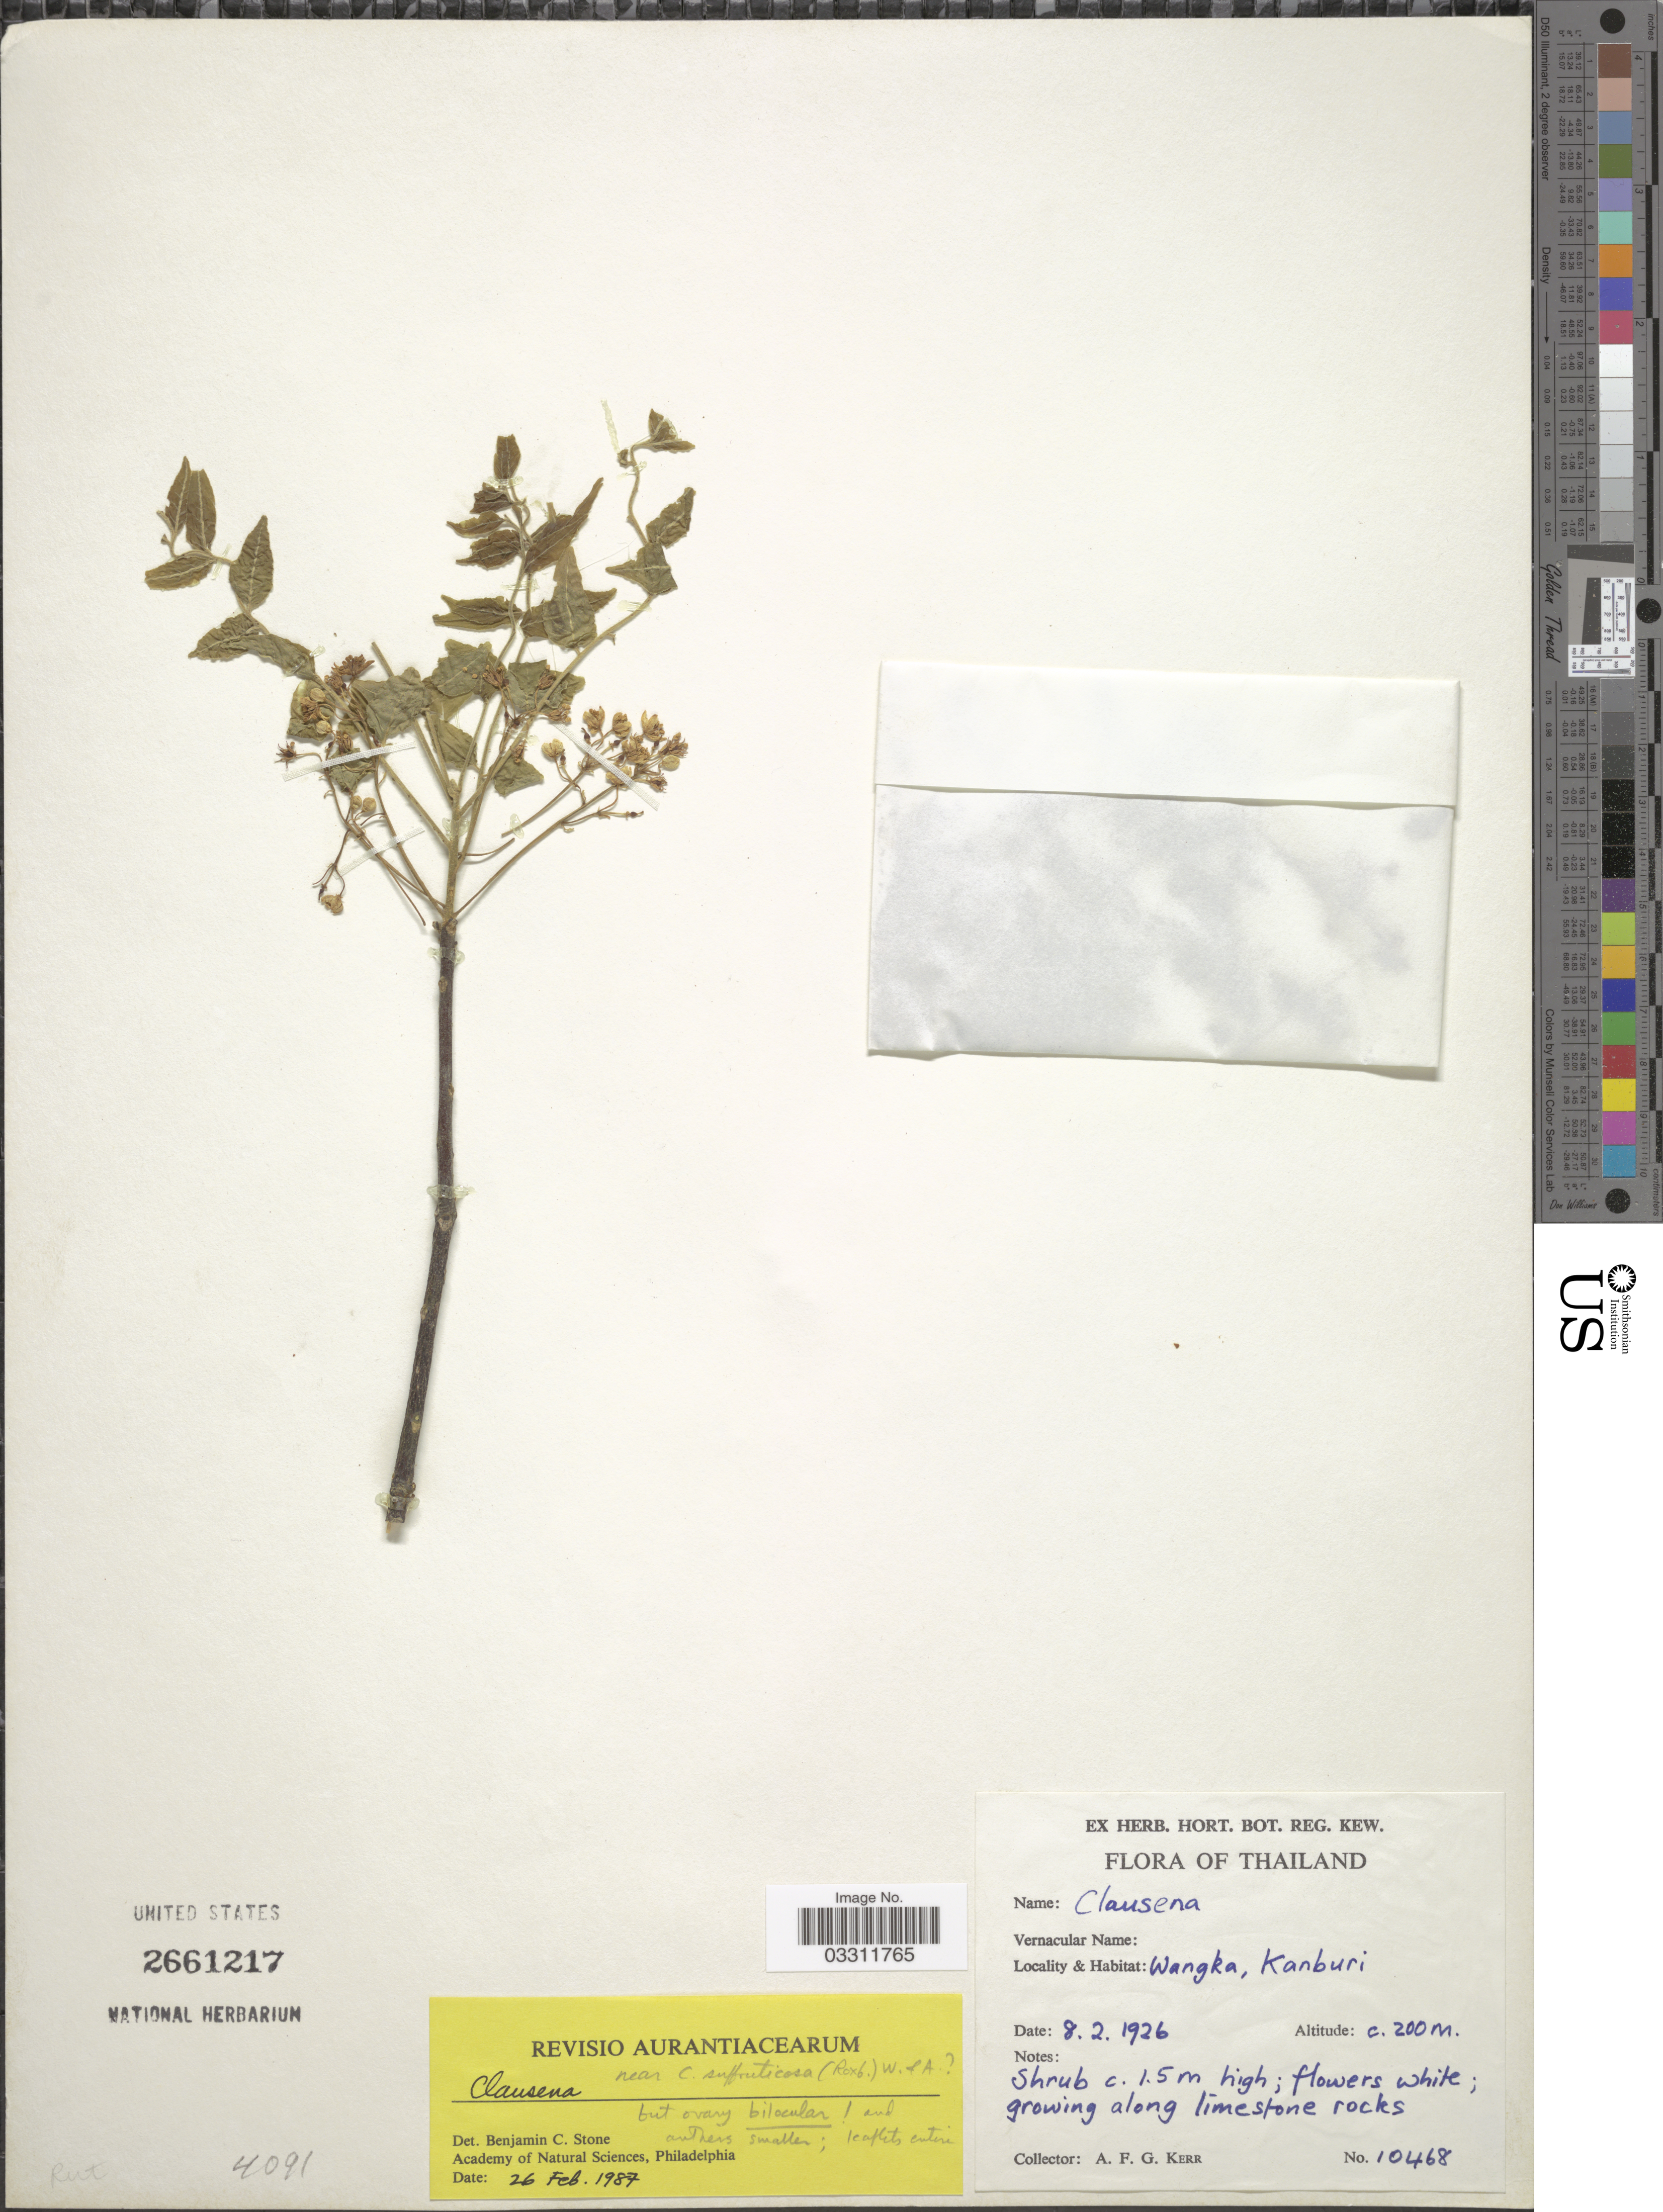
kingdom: Plantae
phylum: Tracheophyta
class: Magnoliopsida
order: Sapindales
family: Rutaceae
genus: Clausena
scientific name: Clausena suffruticosa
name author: (Roxb.) Wight & Arn.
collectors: A. F. G. Kerr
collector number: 10468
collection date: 1926-02-08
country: Thailand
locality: Wangka, Kanburi.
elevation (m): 200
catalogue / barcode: US 2661217